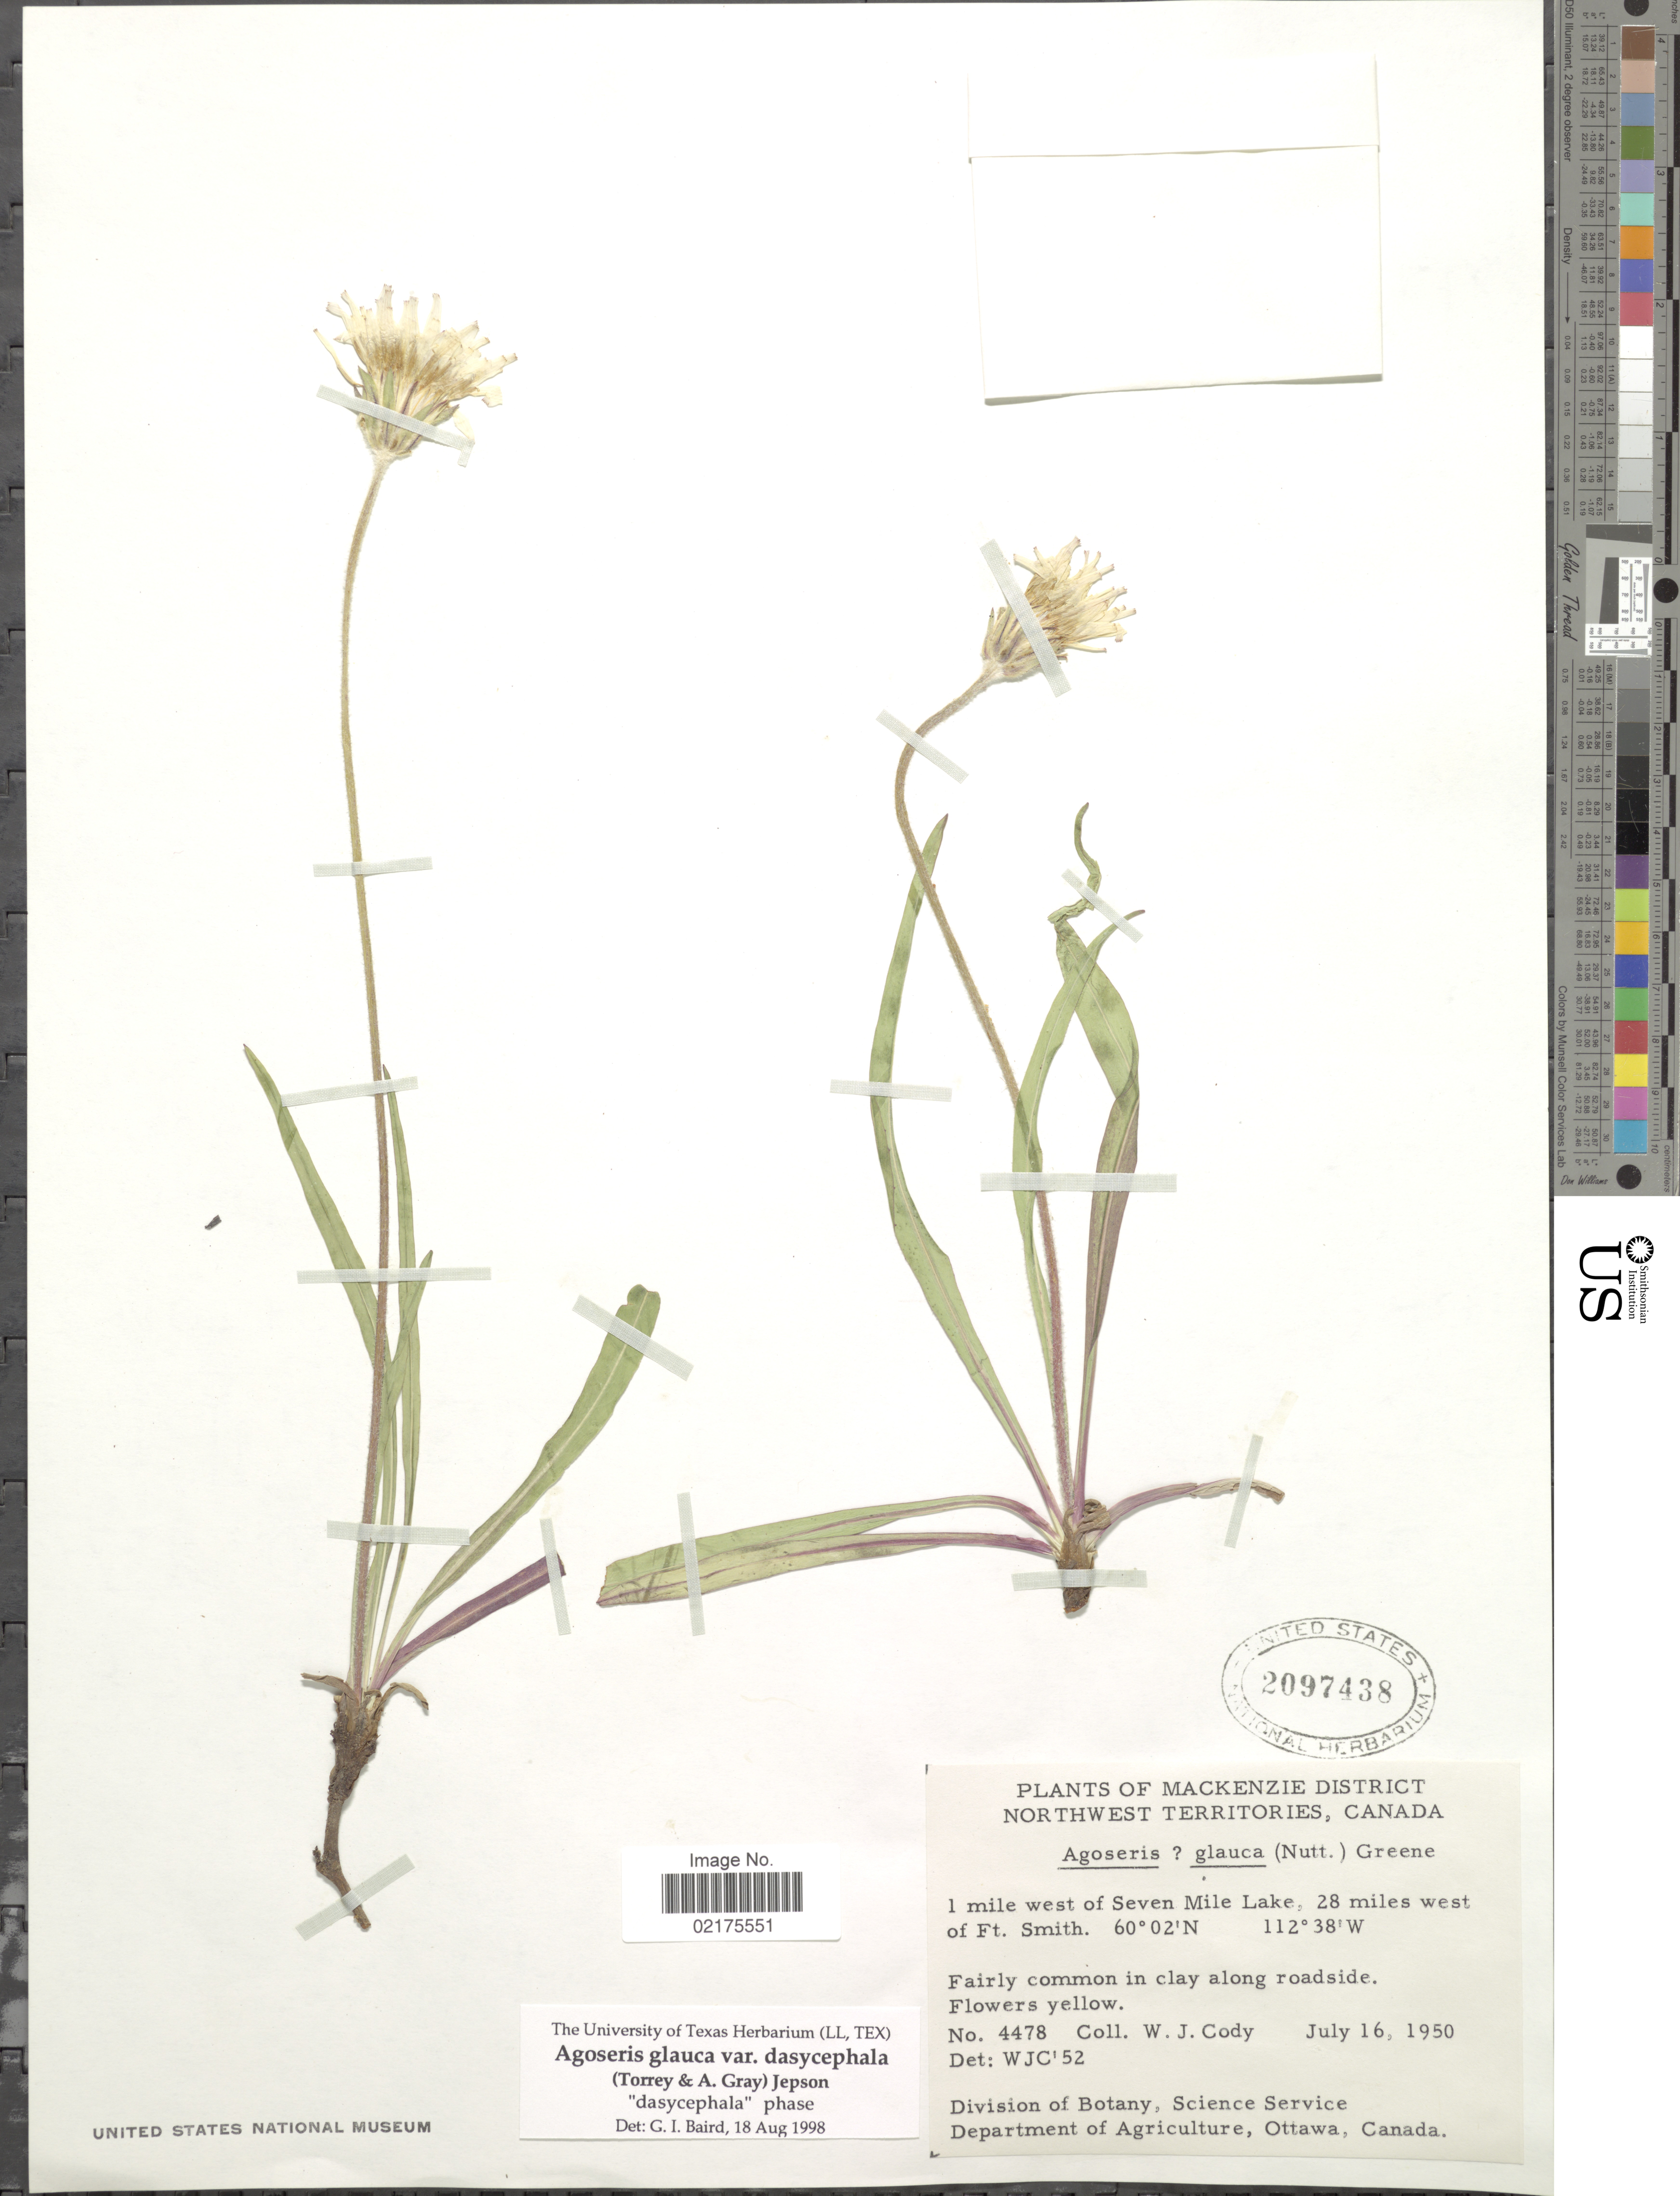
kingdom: Plantae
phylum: Tracheophyta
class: Magnoliopsida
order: Asterales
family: Asteraceae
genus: Agoseris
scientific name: Agoseris glauca var. dasycephala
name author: (Torr. & A. Gray) Jeps.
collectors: W. Cody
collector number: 4478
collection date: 1950-07-06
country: Canada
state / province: Northwest Territories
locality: Mackenzie District, 1 mile west of Seven Mile Lake, 28 miles West of Ft. Smith.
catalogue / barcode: US 2097438